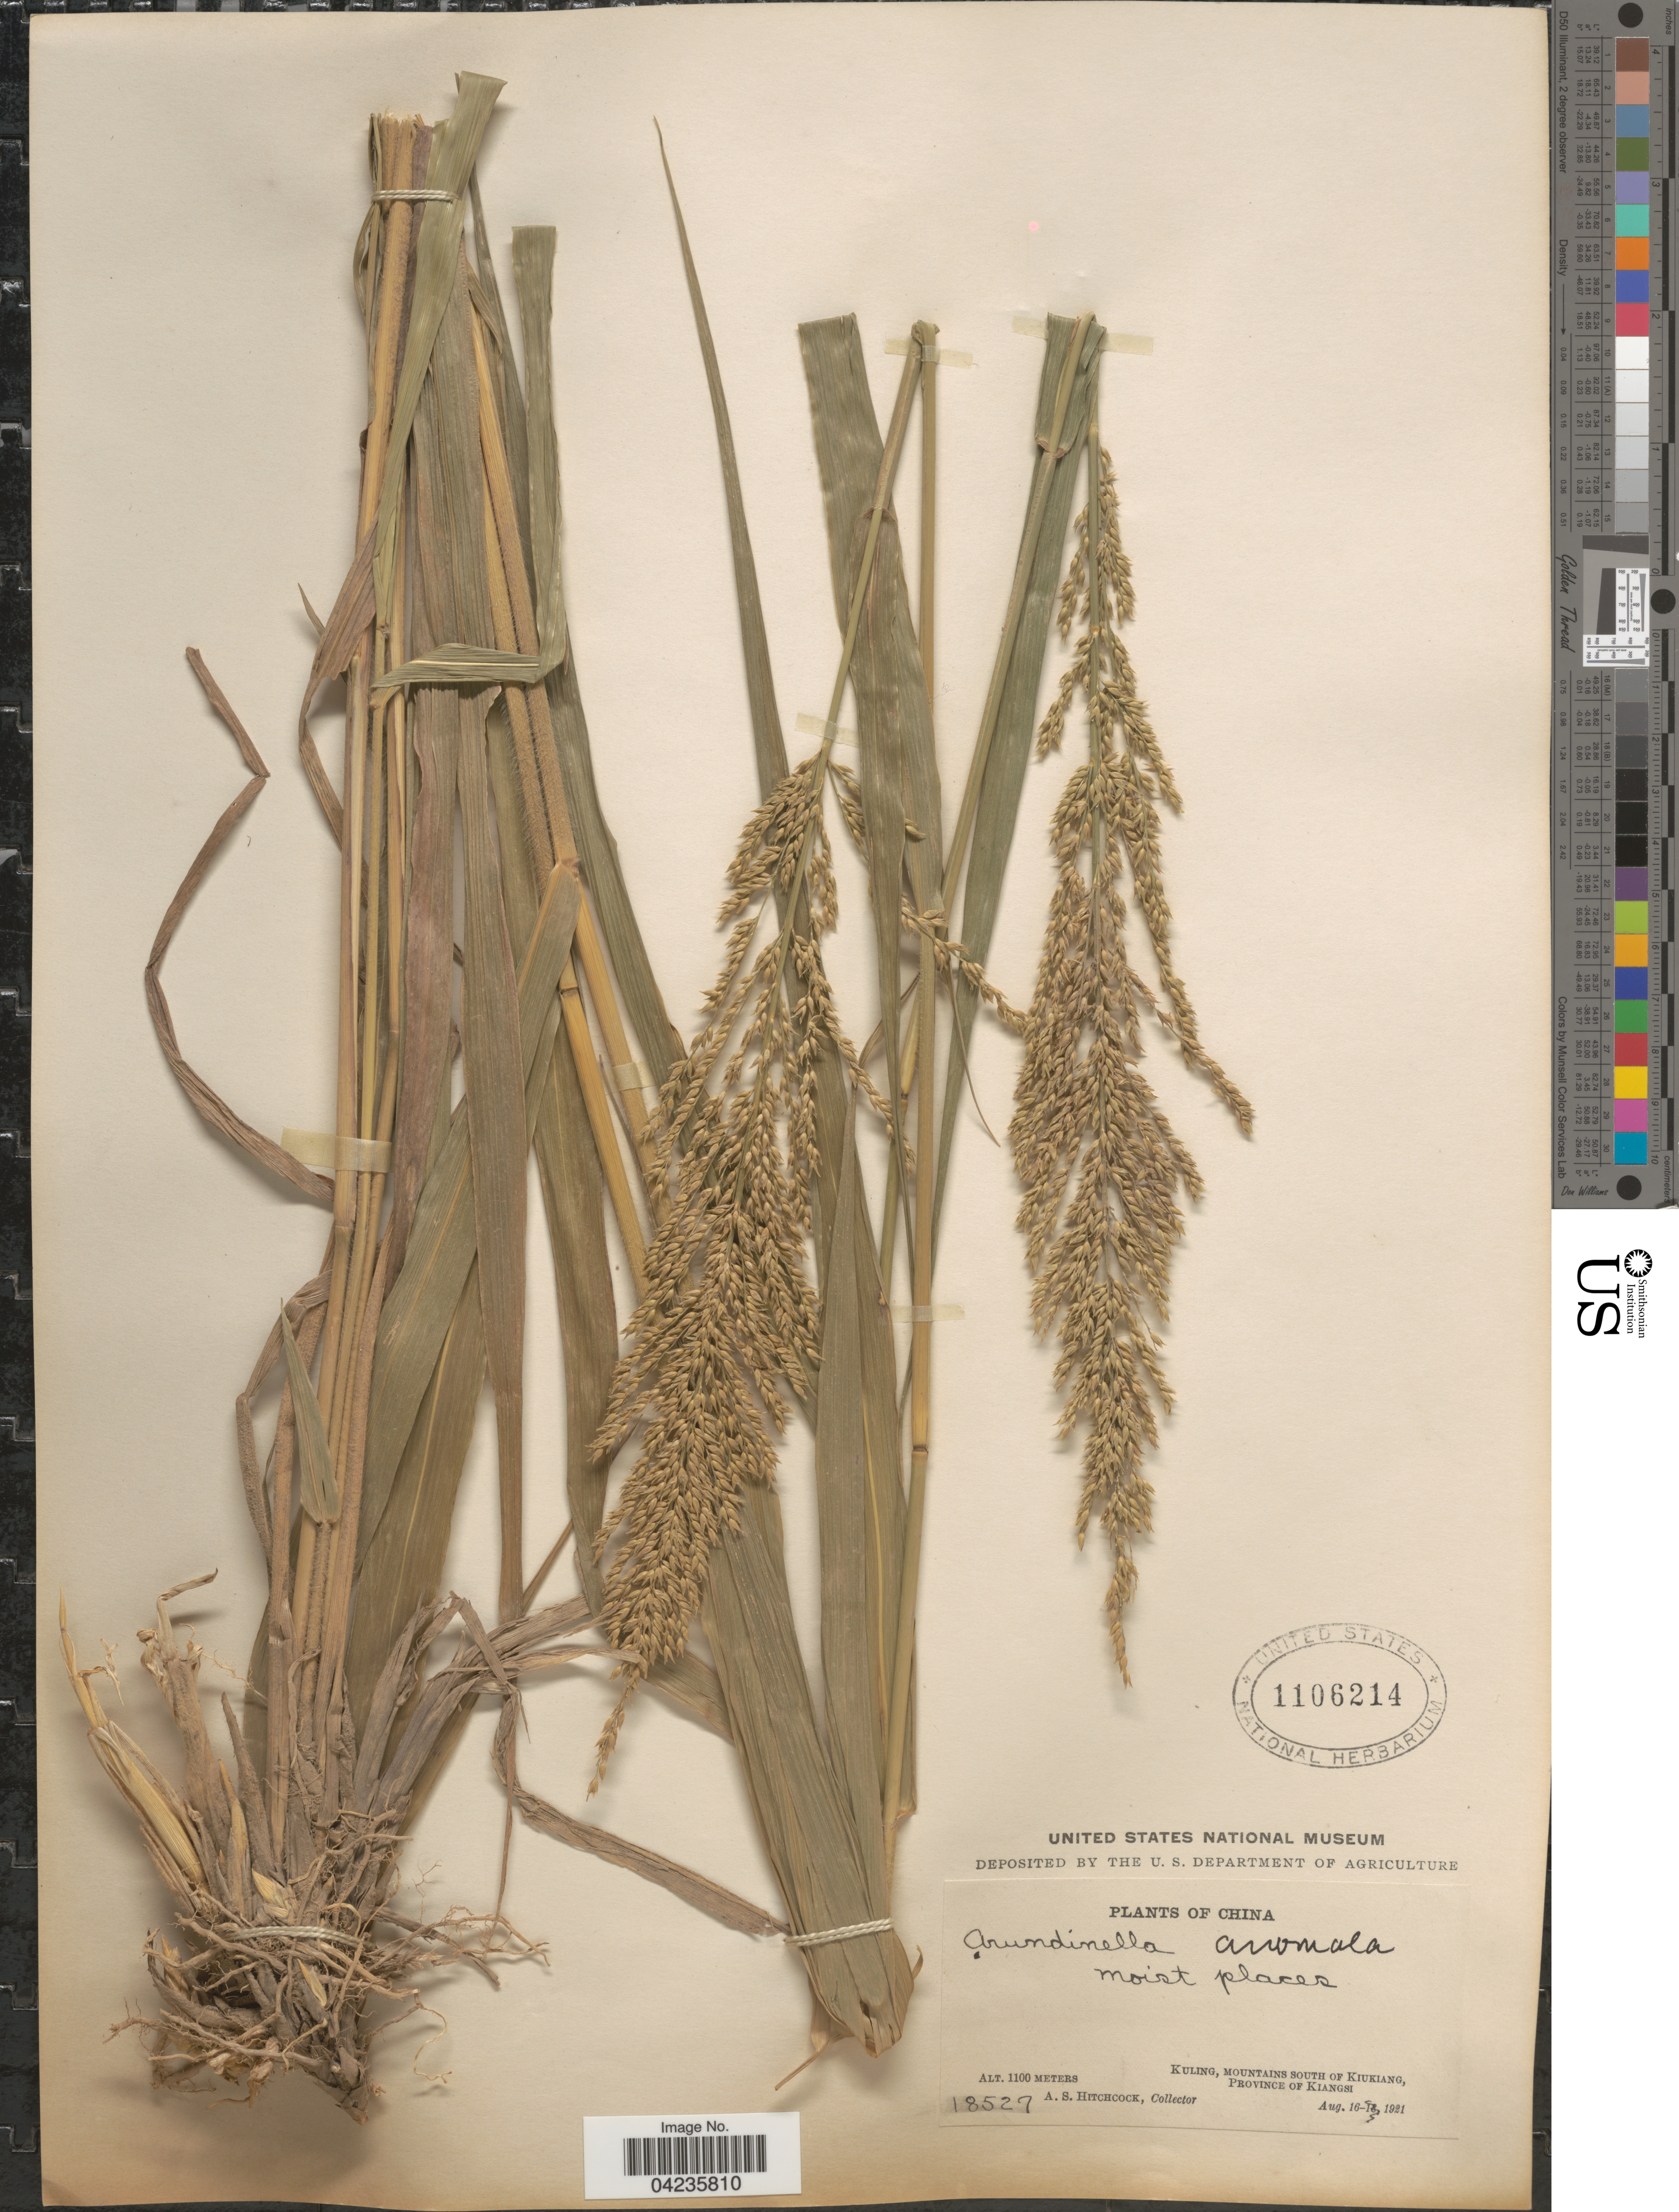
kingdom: Plantae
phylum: Tracheophyta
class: Liliopsida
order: Poales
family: Poaceae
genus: Arundinella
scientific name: Arundinella hirta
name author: (Thunb.) Tanaka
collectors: A. S. Hitchcock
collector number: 18527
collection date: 1921-08-16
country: China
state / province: Jiangxi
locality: Kuling, mountains south of Kiukiang, Province of Kiangsi.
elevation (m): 1100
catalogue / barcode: US 1106214